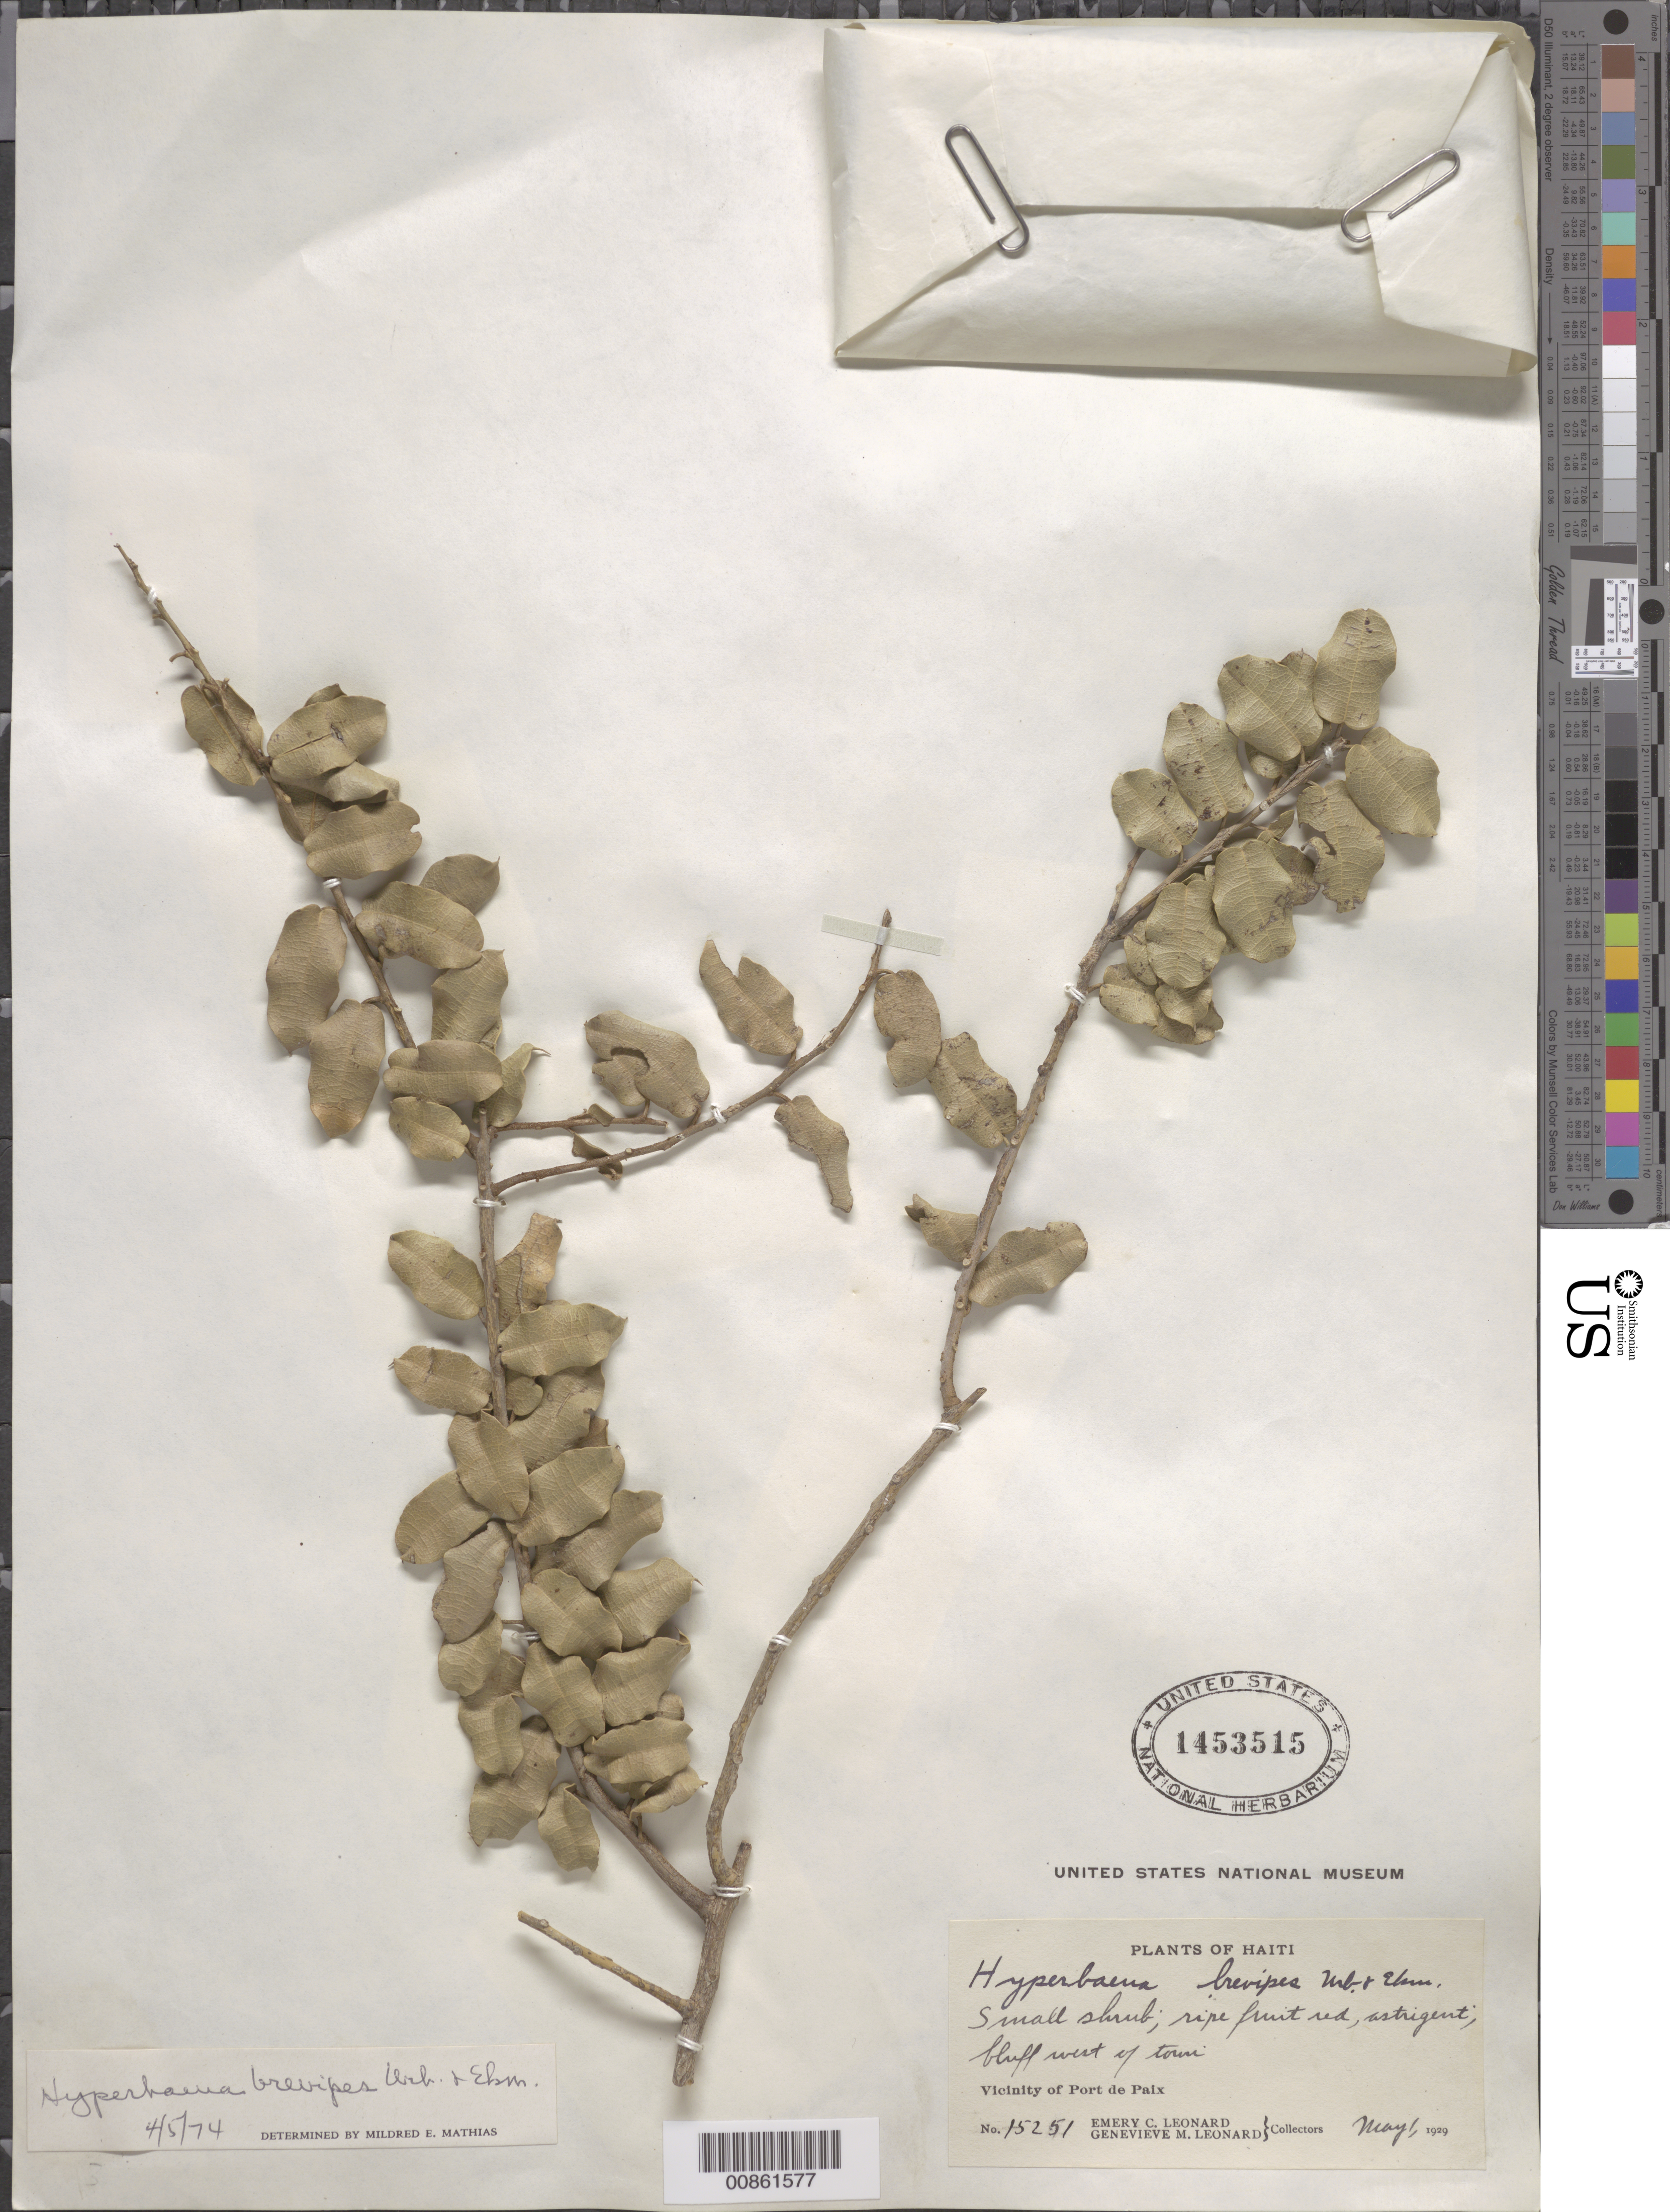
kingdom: Plantae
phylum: Tracheophyta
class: Magnoliopsida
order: Ranunculales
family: Menispermaceae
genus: Hyperbaena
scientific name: Hyperbaena brevipes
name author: Urb. & Ekman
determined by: Mathias, M. E.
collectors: E. C. Leonard & G. M. Leonard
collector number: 15251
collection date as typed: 01 May 1929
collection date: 1929-05-01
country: Haiti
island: Hispaniola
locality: Vicinity of Port de Paix. Bluff west of town.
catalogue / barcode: US 1453515